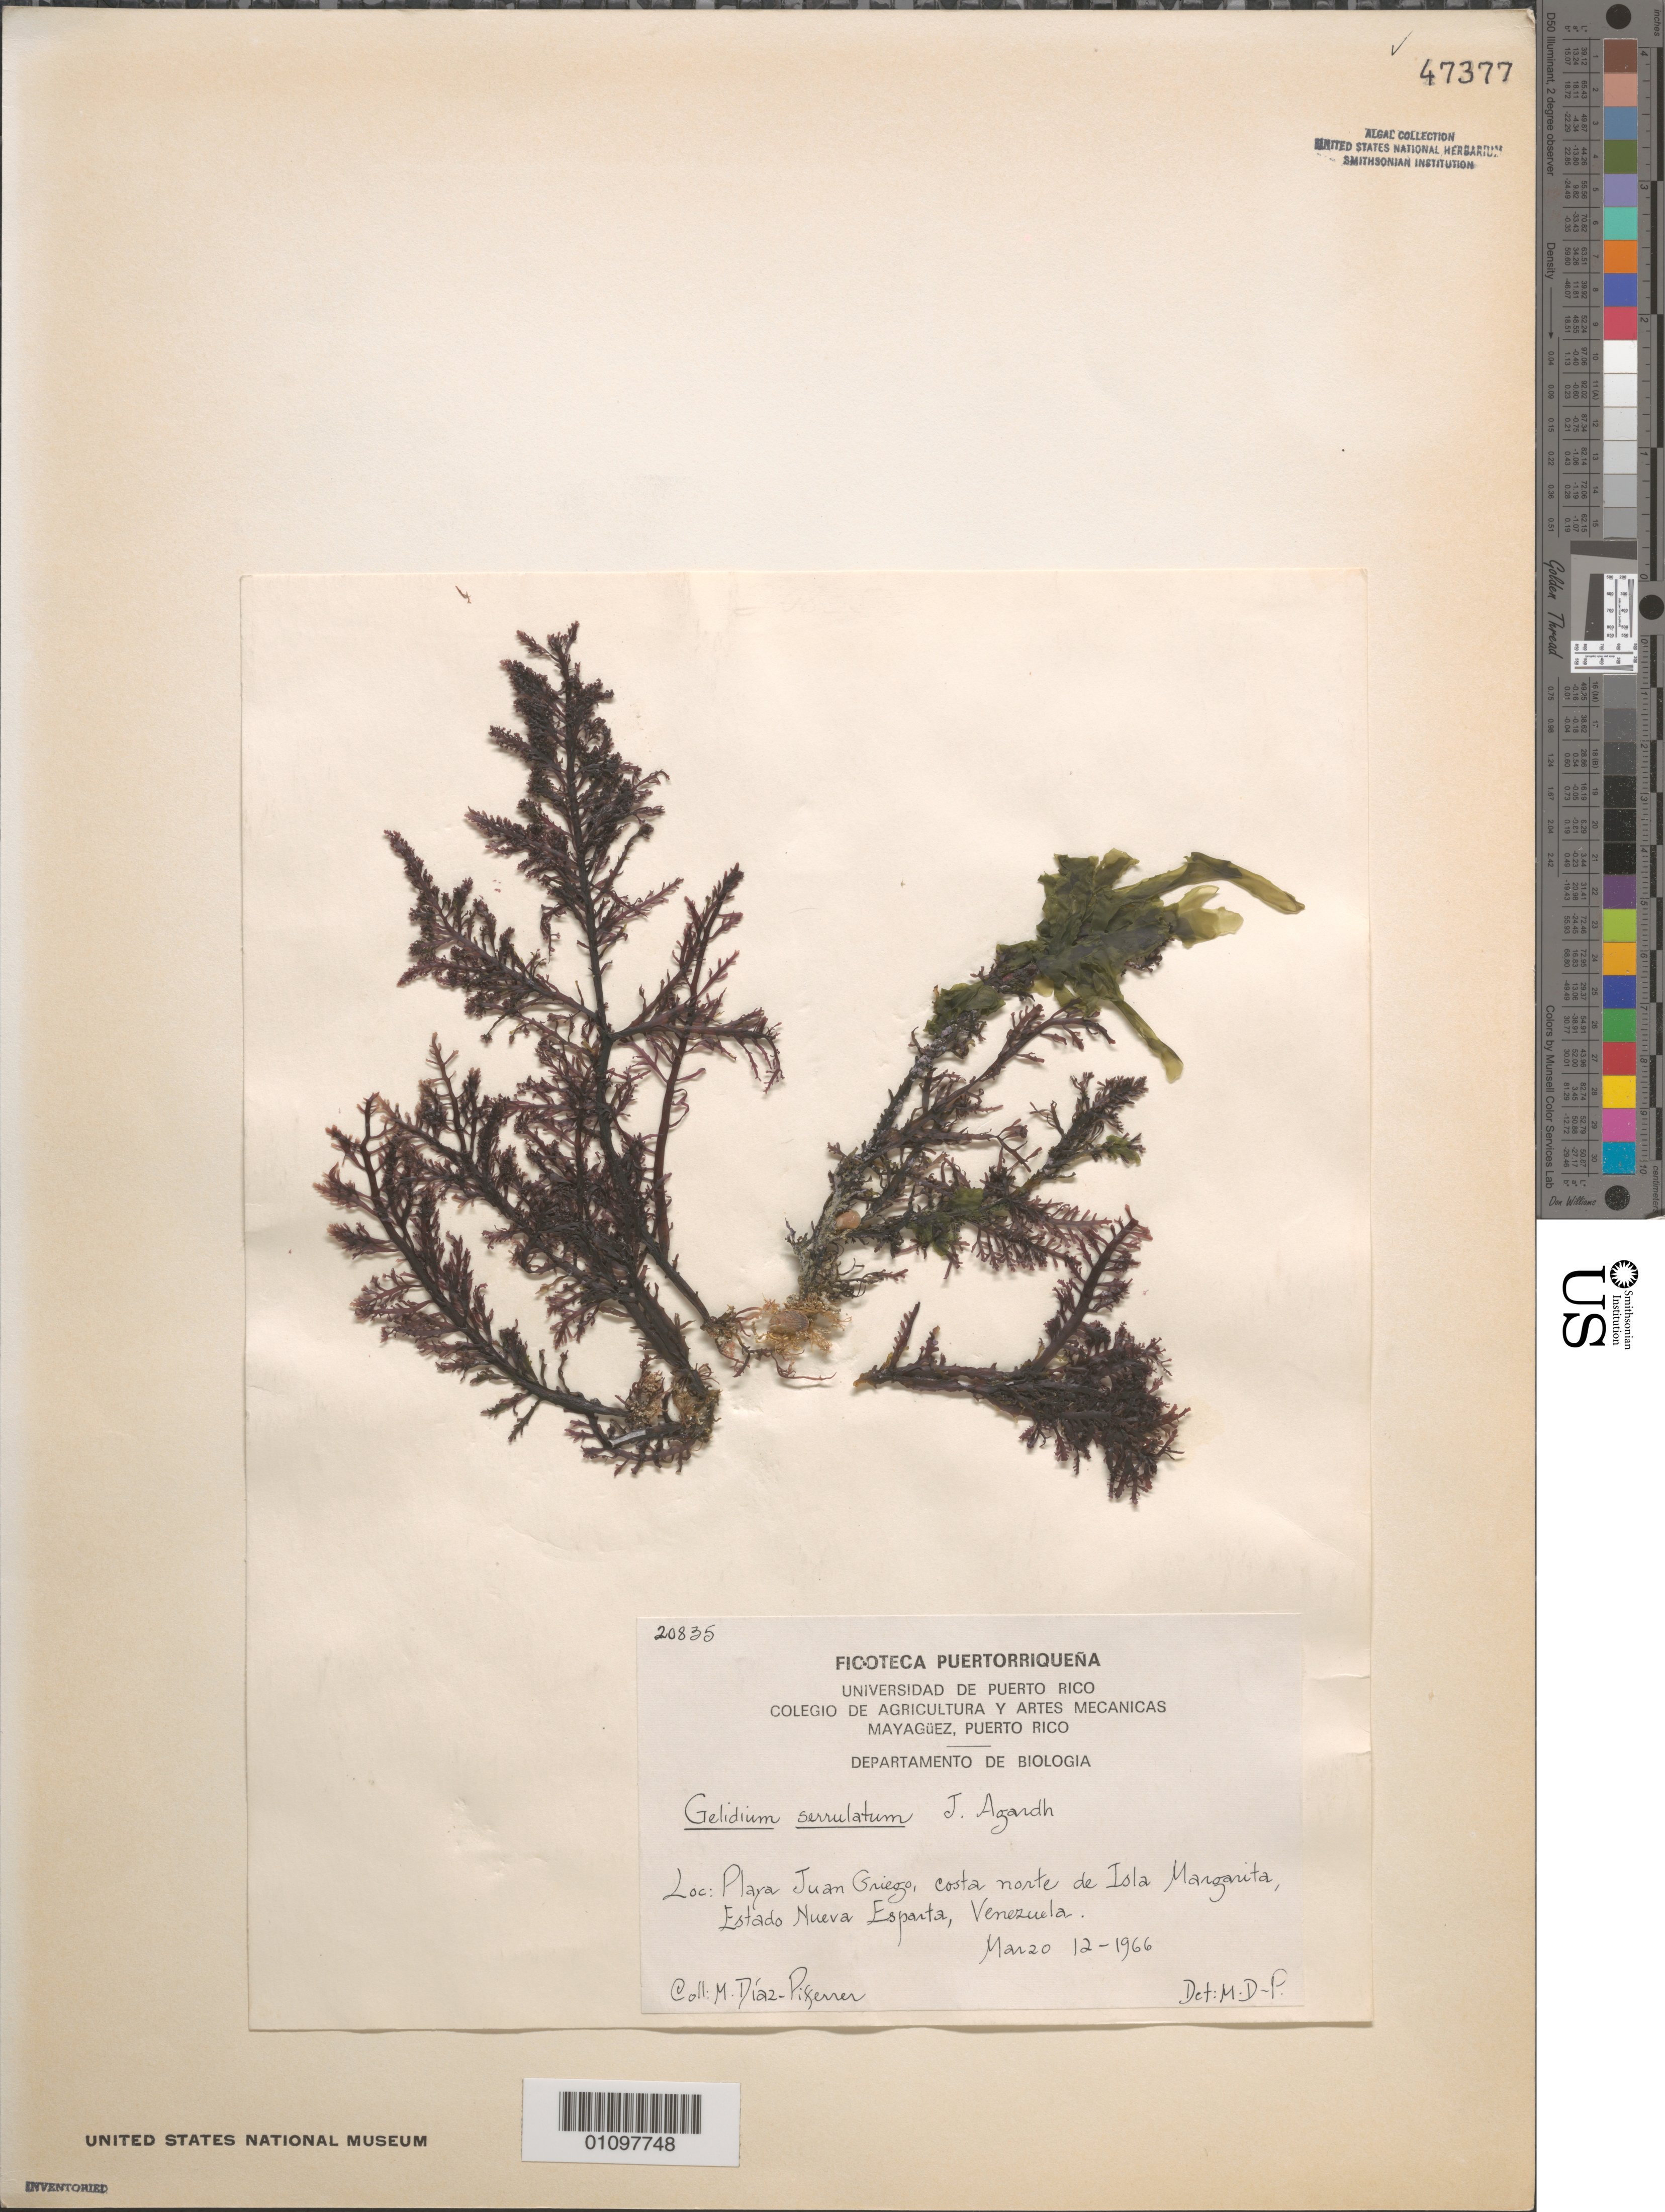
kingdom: Plantae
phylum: Rhodophyta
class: Florideophyceae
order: Gelidiales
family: Gelidiaceae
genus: Gelidium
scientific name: Gelidium serrulatum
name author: J. Agardh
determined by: Diaz-Piferrer, M.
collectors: M. Diaz-Piferrer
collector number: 20835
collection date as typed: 12 Mar 1966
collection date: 1966-03-12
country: Venezuela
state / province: Nueva Esparta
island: Margarita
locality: Playa Juan Griego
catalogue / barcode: US 47377